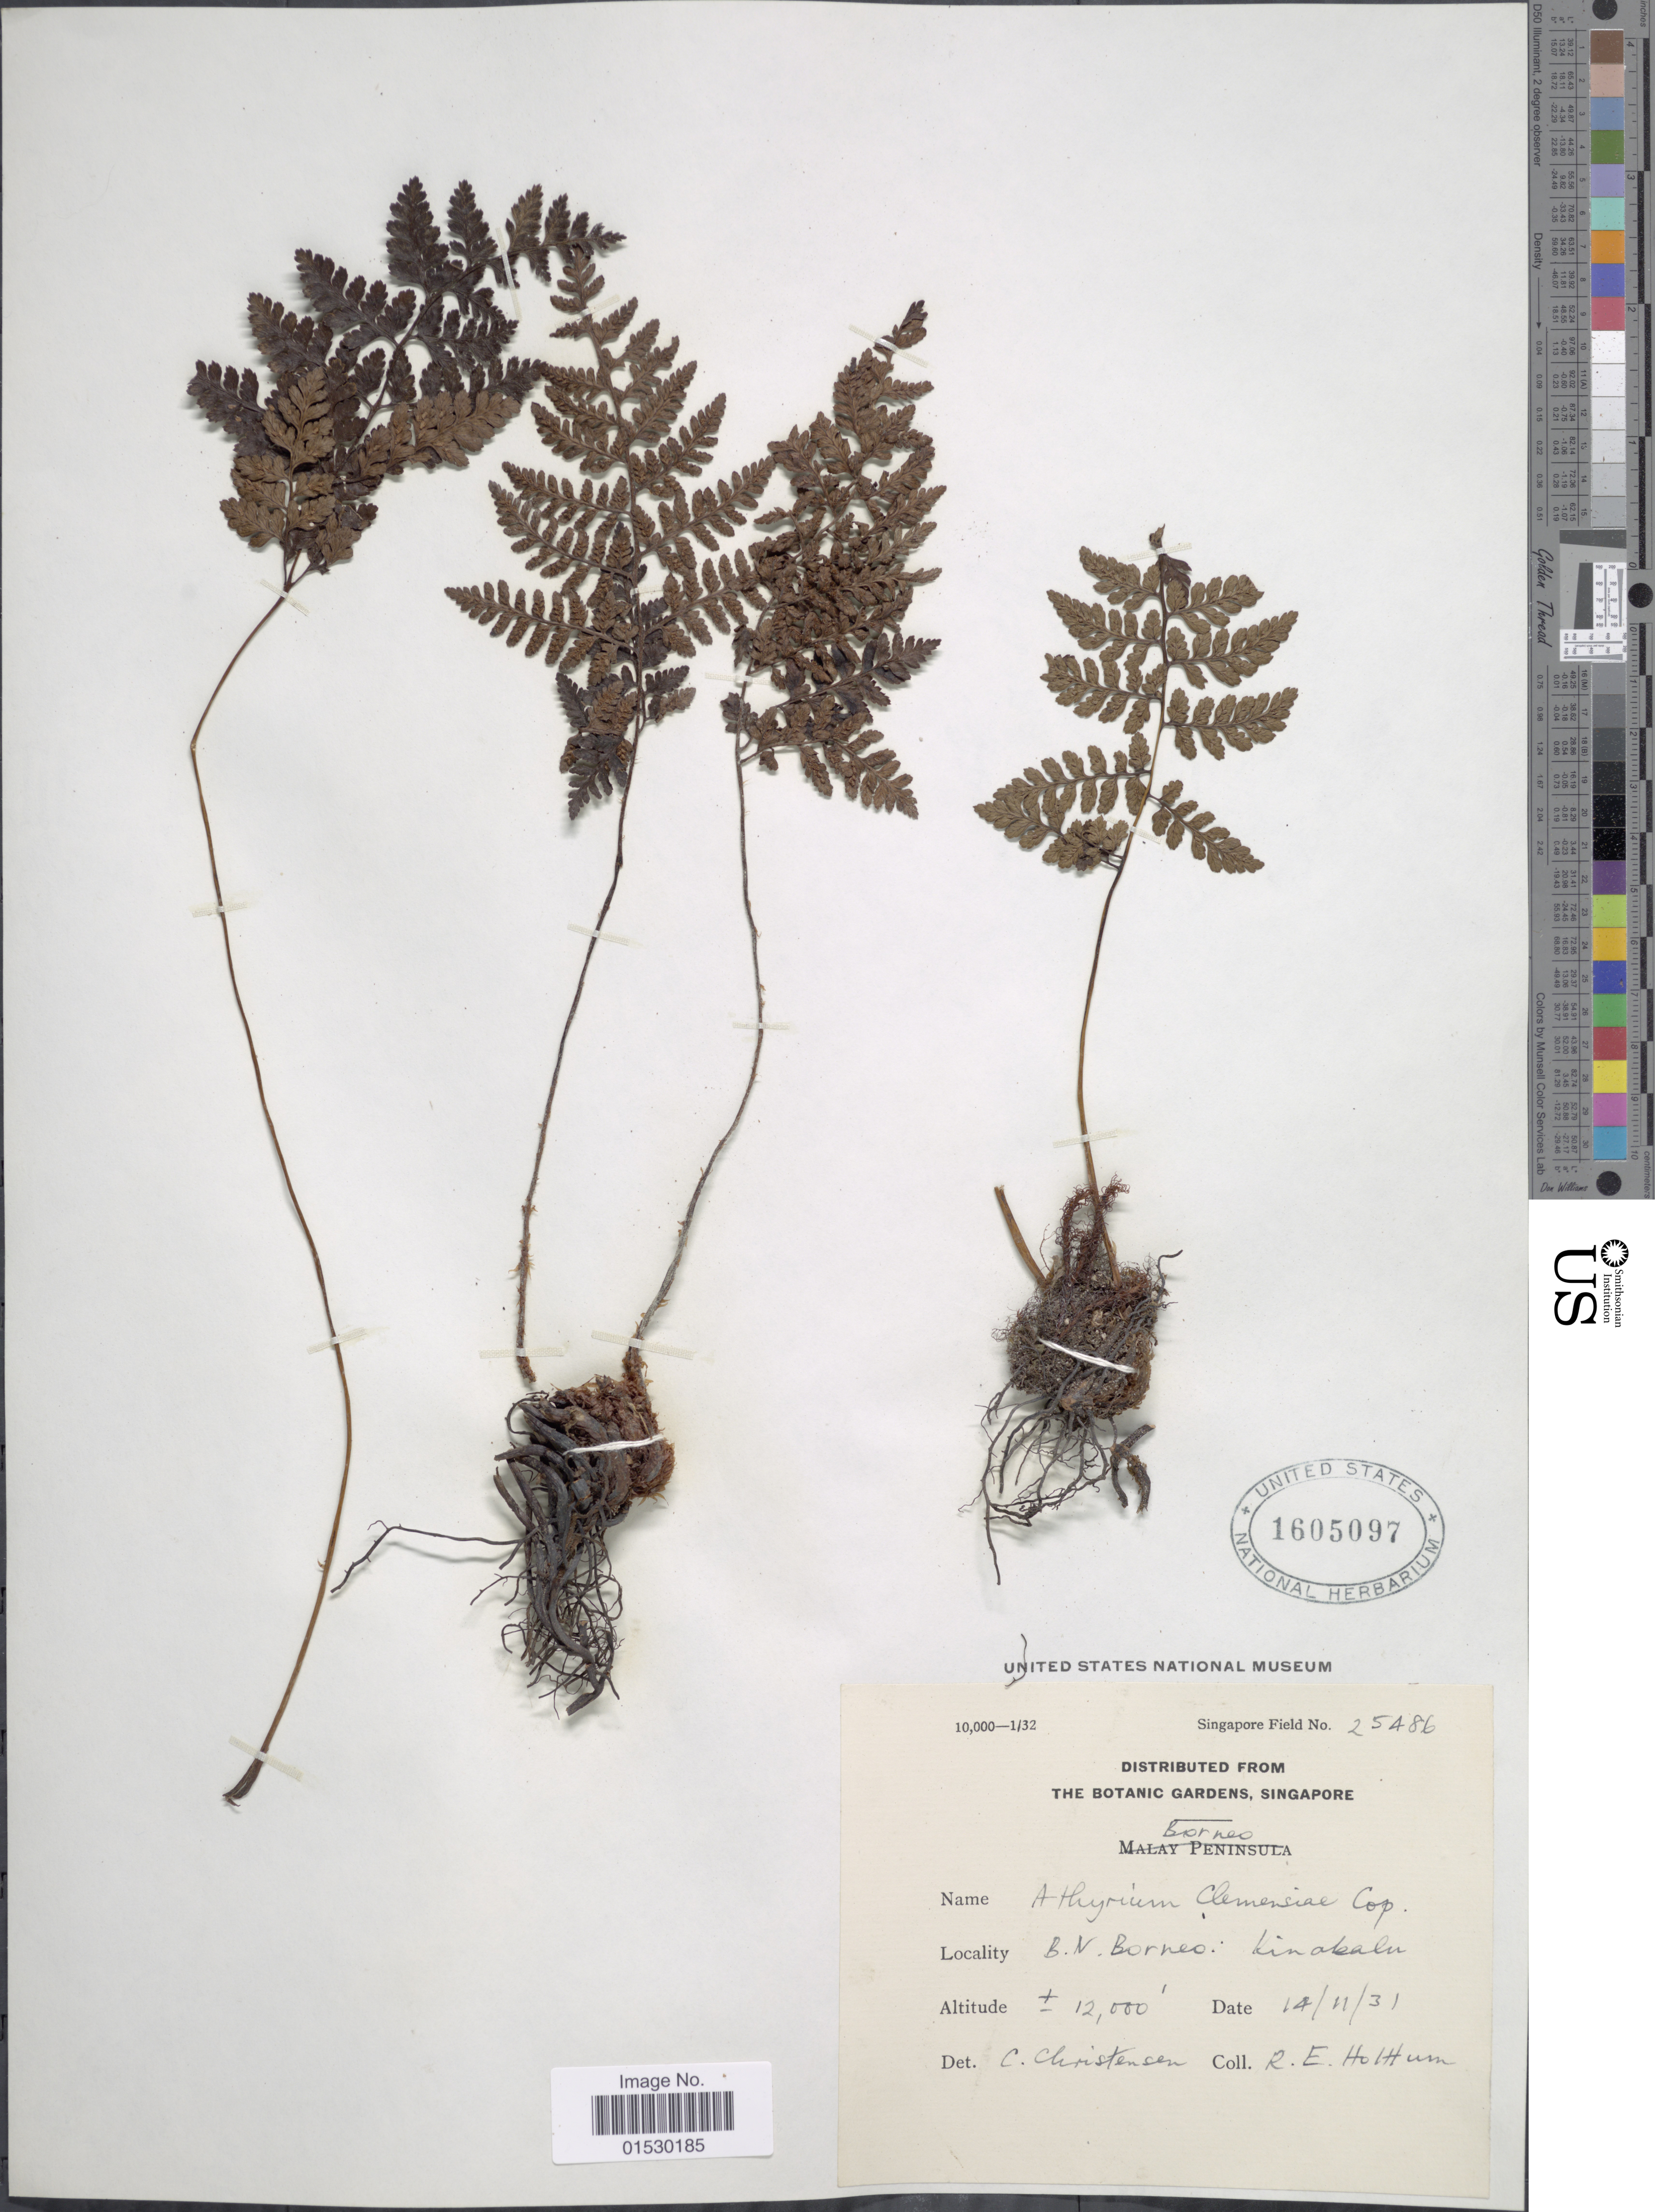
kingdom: Plantae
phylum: Tracheophyta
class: Polypodiopsida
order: Polypodiales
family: Athyriaceae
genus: Athyrium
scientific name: Athyrium clemensiae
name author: Copel.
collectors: R. E. Holttum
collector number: Singapore field 25486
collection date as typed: Transcribed d/m/y: 14/11/31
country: Malaysia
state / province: Sabah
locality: B. N. Borneo: Kinabalu.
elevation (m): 3658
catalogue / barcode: US 1605097